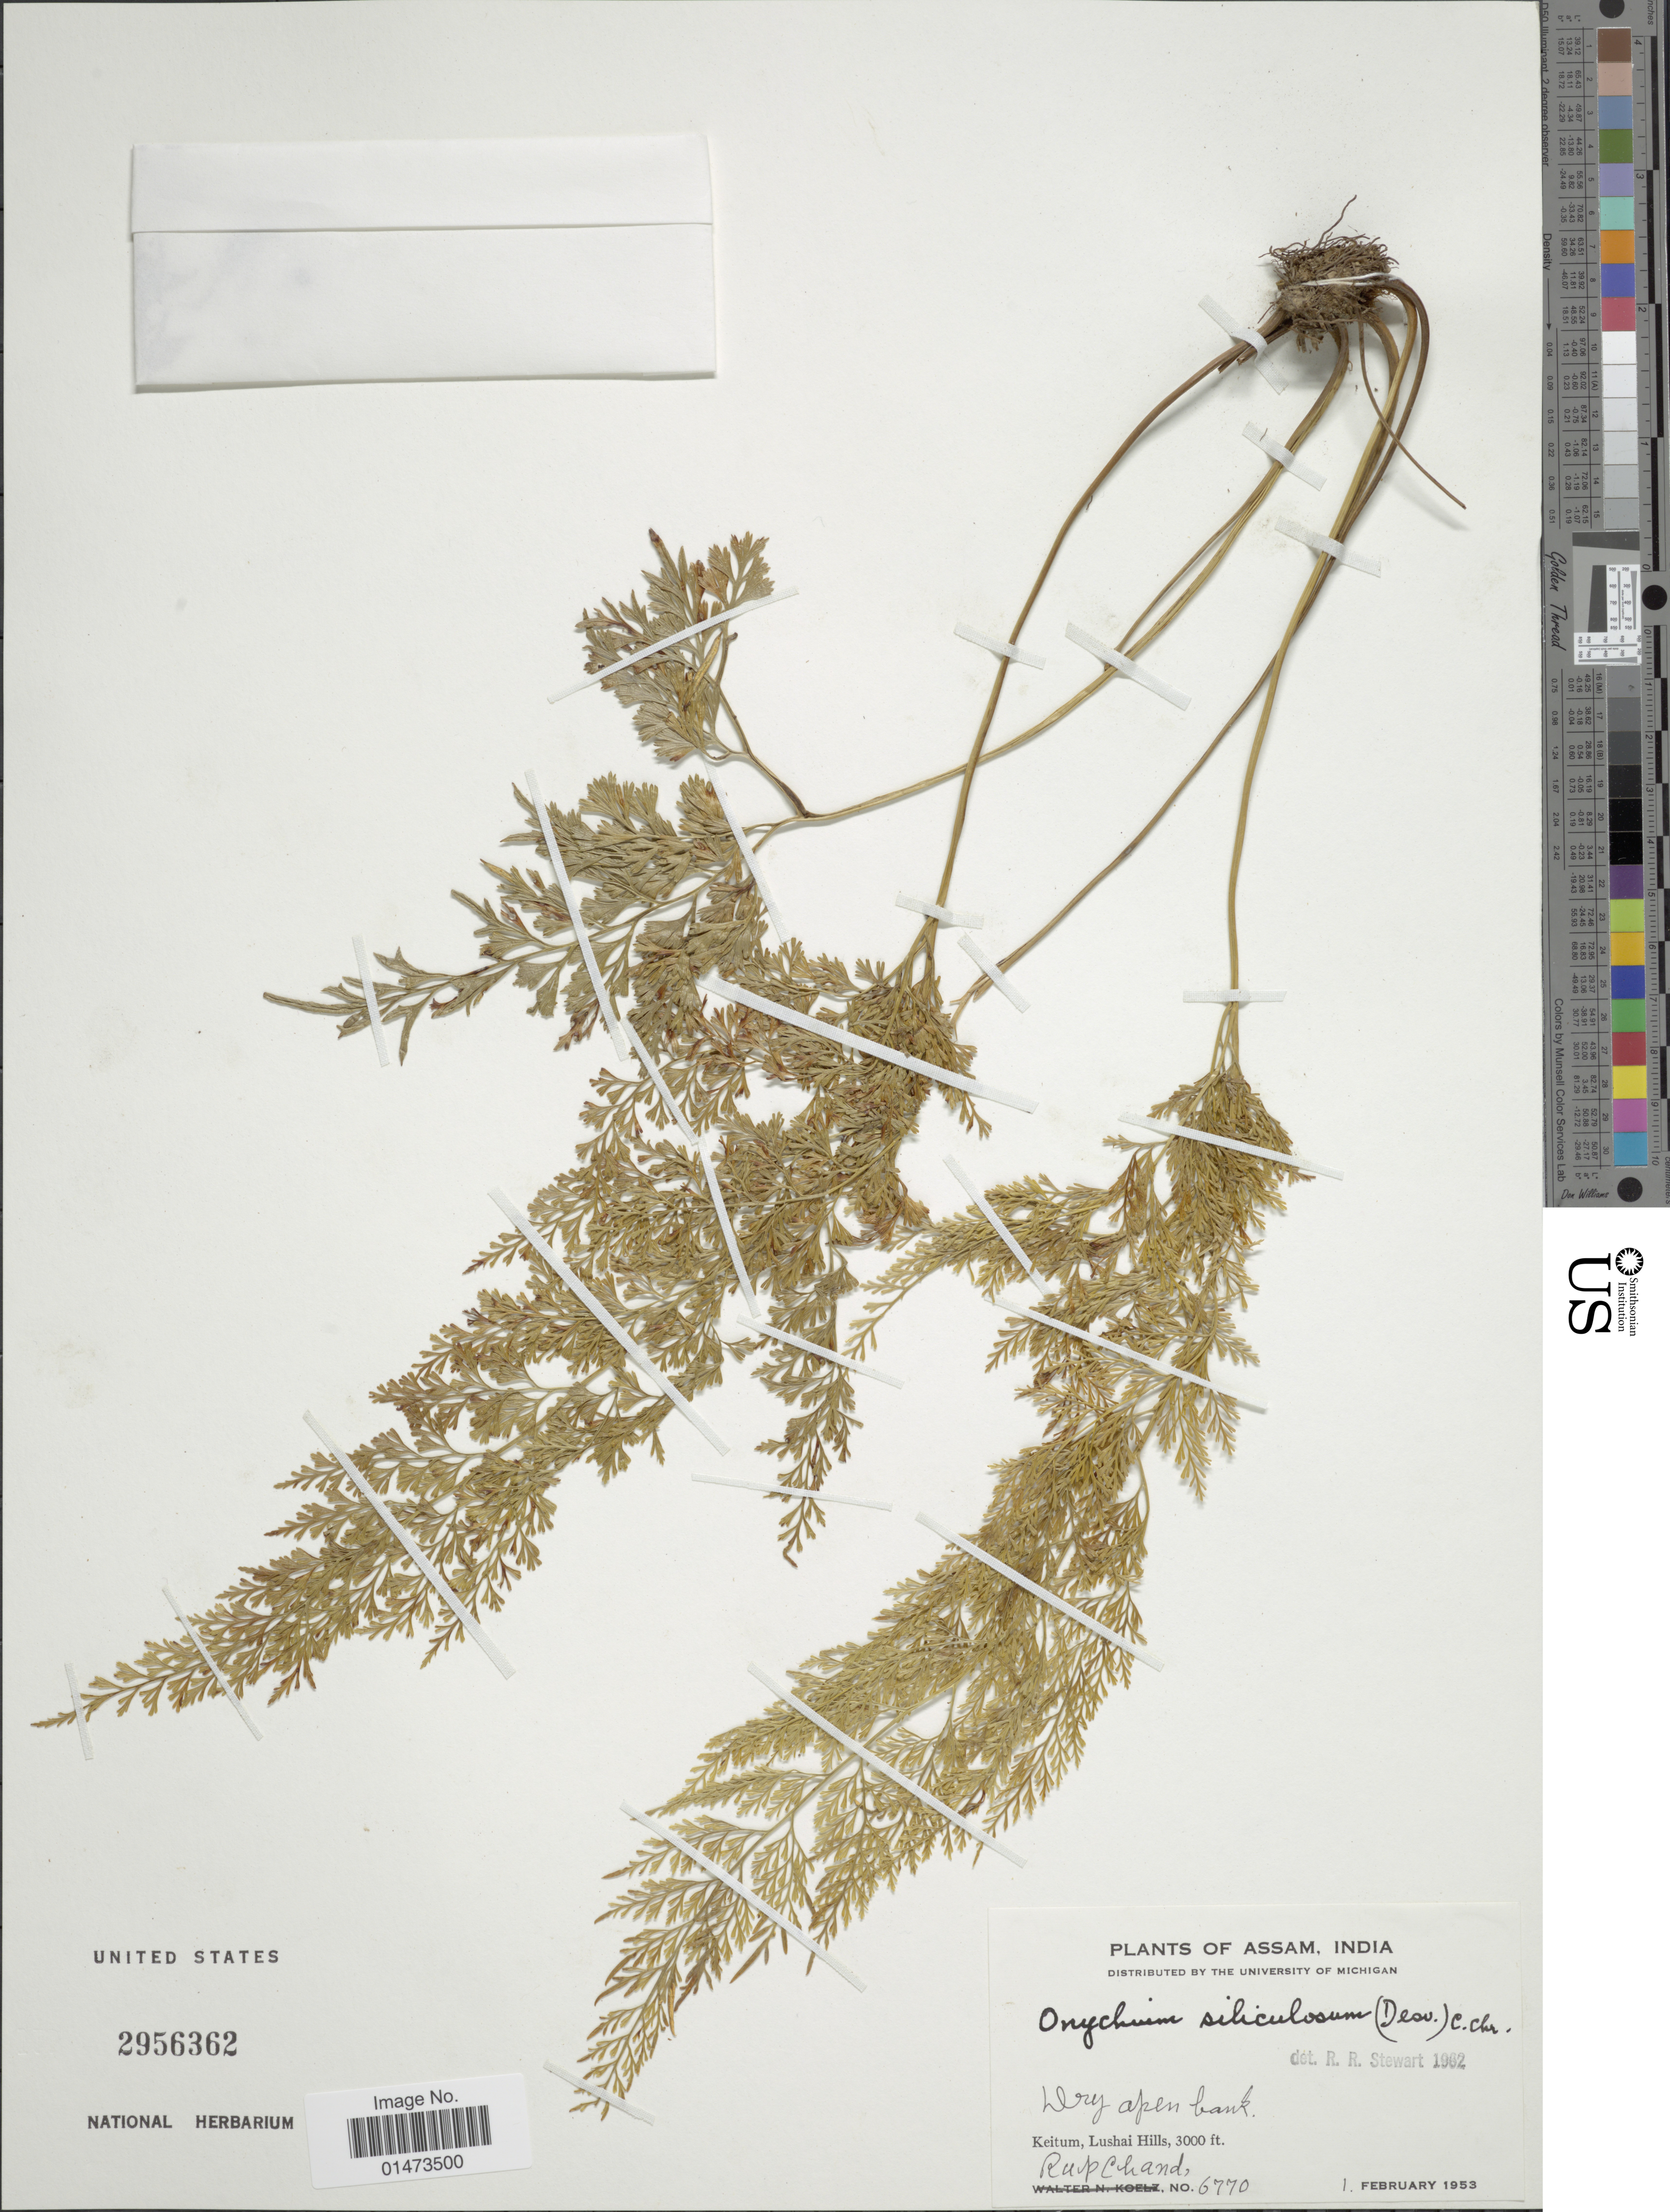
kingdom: Plantae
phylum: Tracheophyta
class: Polypodiopsida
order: Polypodiales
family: Pteridaceae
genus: Onychium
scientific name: Onychium siliculosum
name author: (Desv.) C. Chr.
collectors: R. Chand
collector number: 6770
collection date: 1953-02-01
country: India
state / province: Assam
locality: Keitum, Lushia Hills.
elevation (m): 914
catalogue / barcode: US 2956362